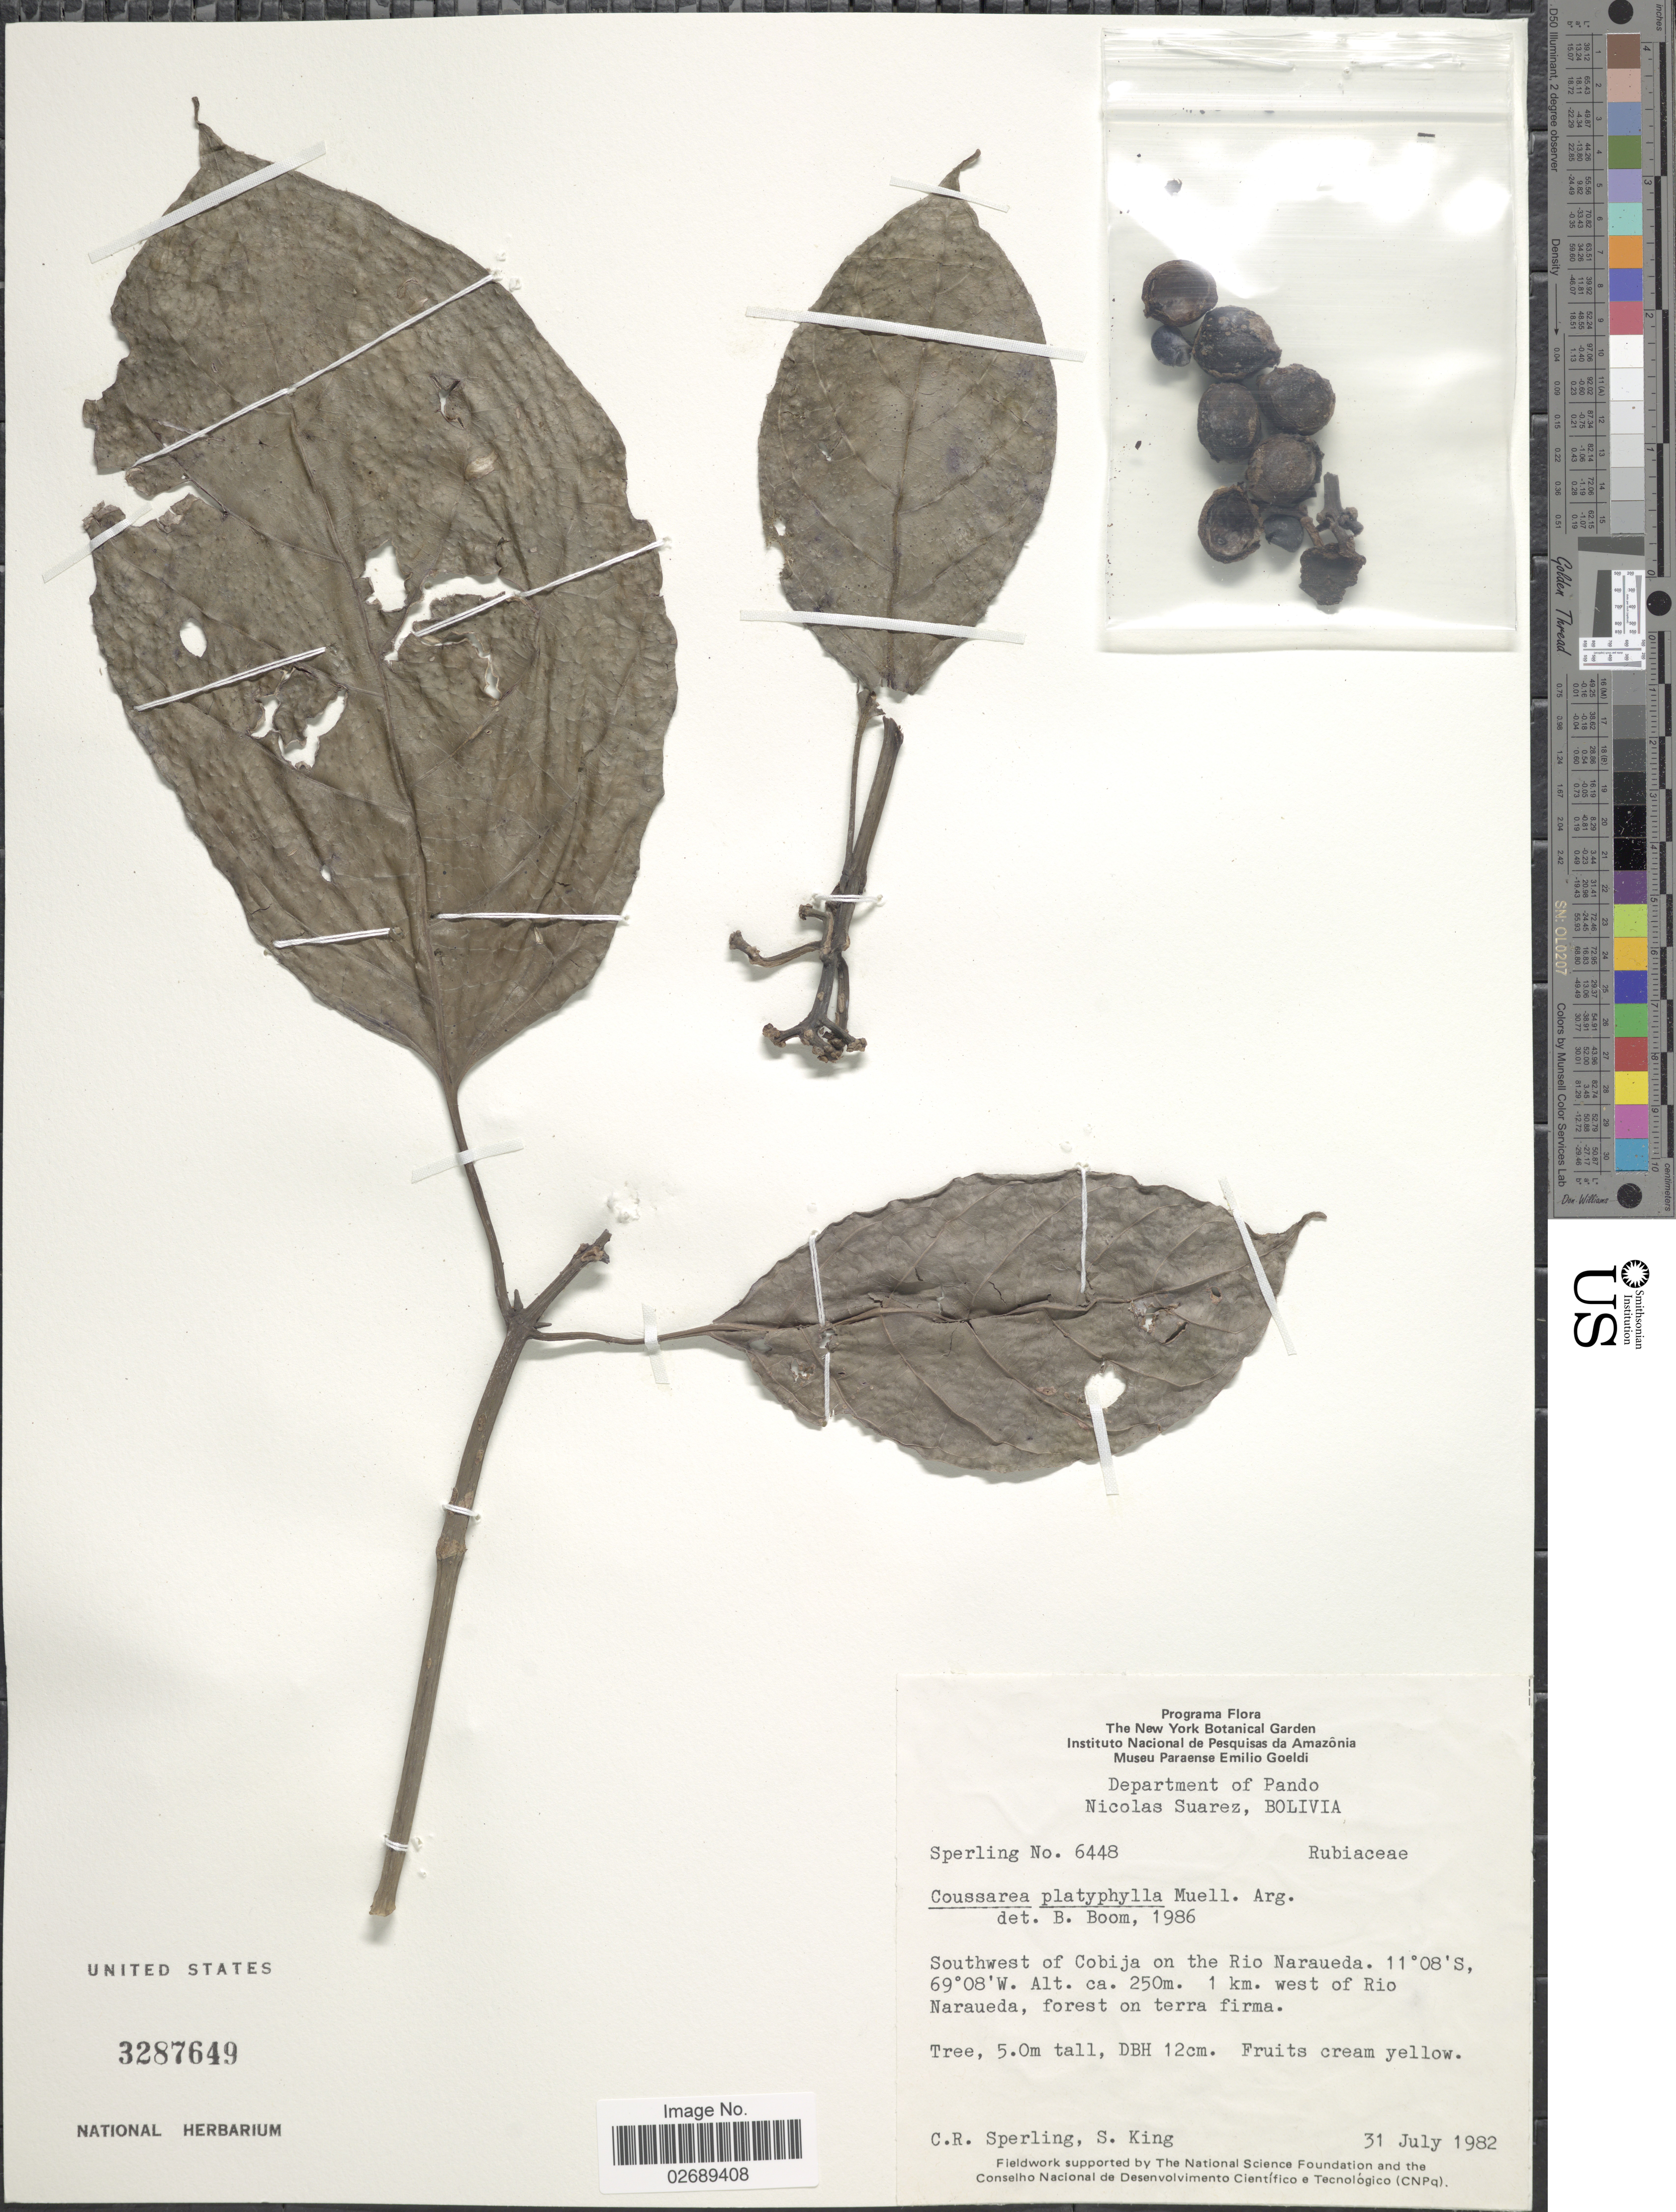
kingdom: Plantae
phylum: Tracheophyta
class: Magnoliopsida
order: Gentianales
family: Rubiaceae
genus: Coussarea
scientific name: Coussarea platyphylla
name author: Müll. Arg.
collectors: C. R. Sperling & S. King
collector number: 6448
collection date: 1982-07-31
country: Bolivia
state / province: Pando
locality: Department of Pando. Nicolas Suarez. Southwest of Cobija on the Rio Naraueda. 1 km. west of Rio Naraueda.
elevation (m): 250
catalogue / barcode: US 3287649